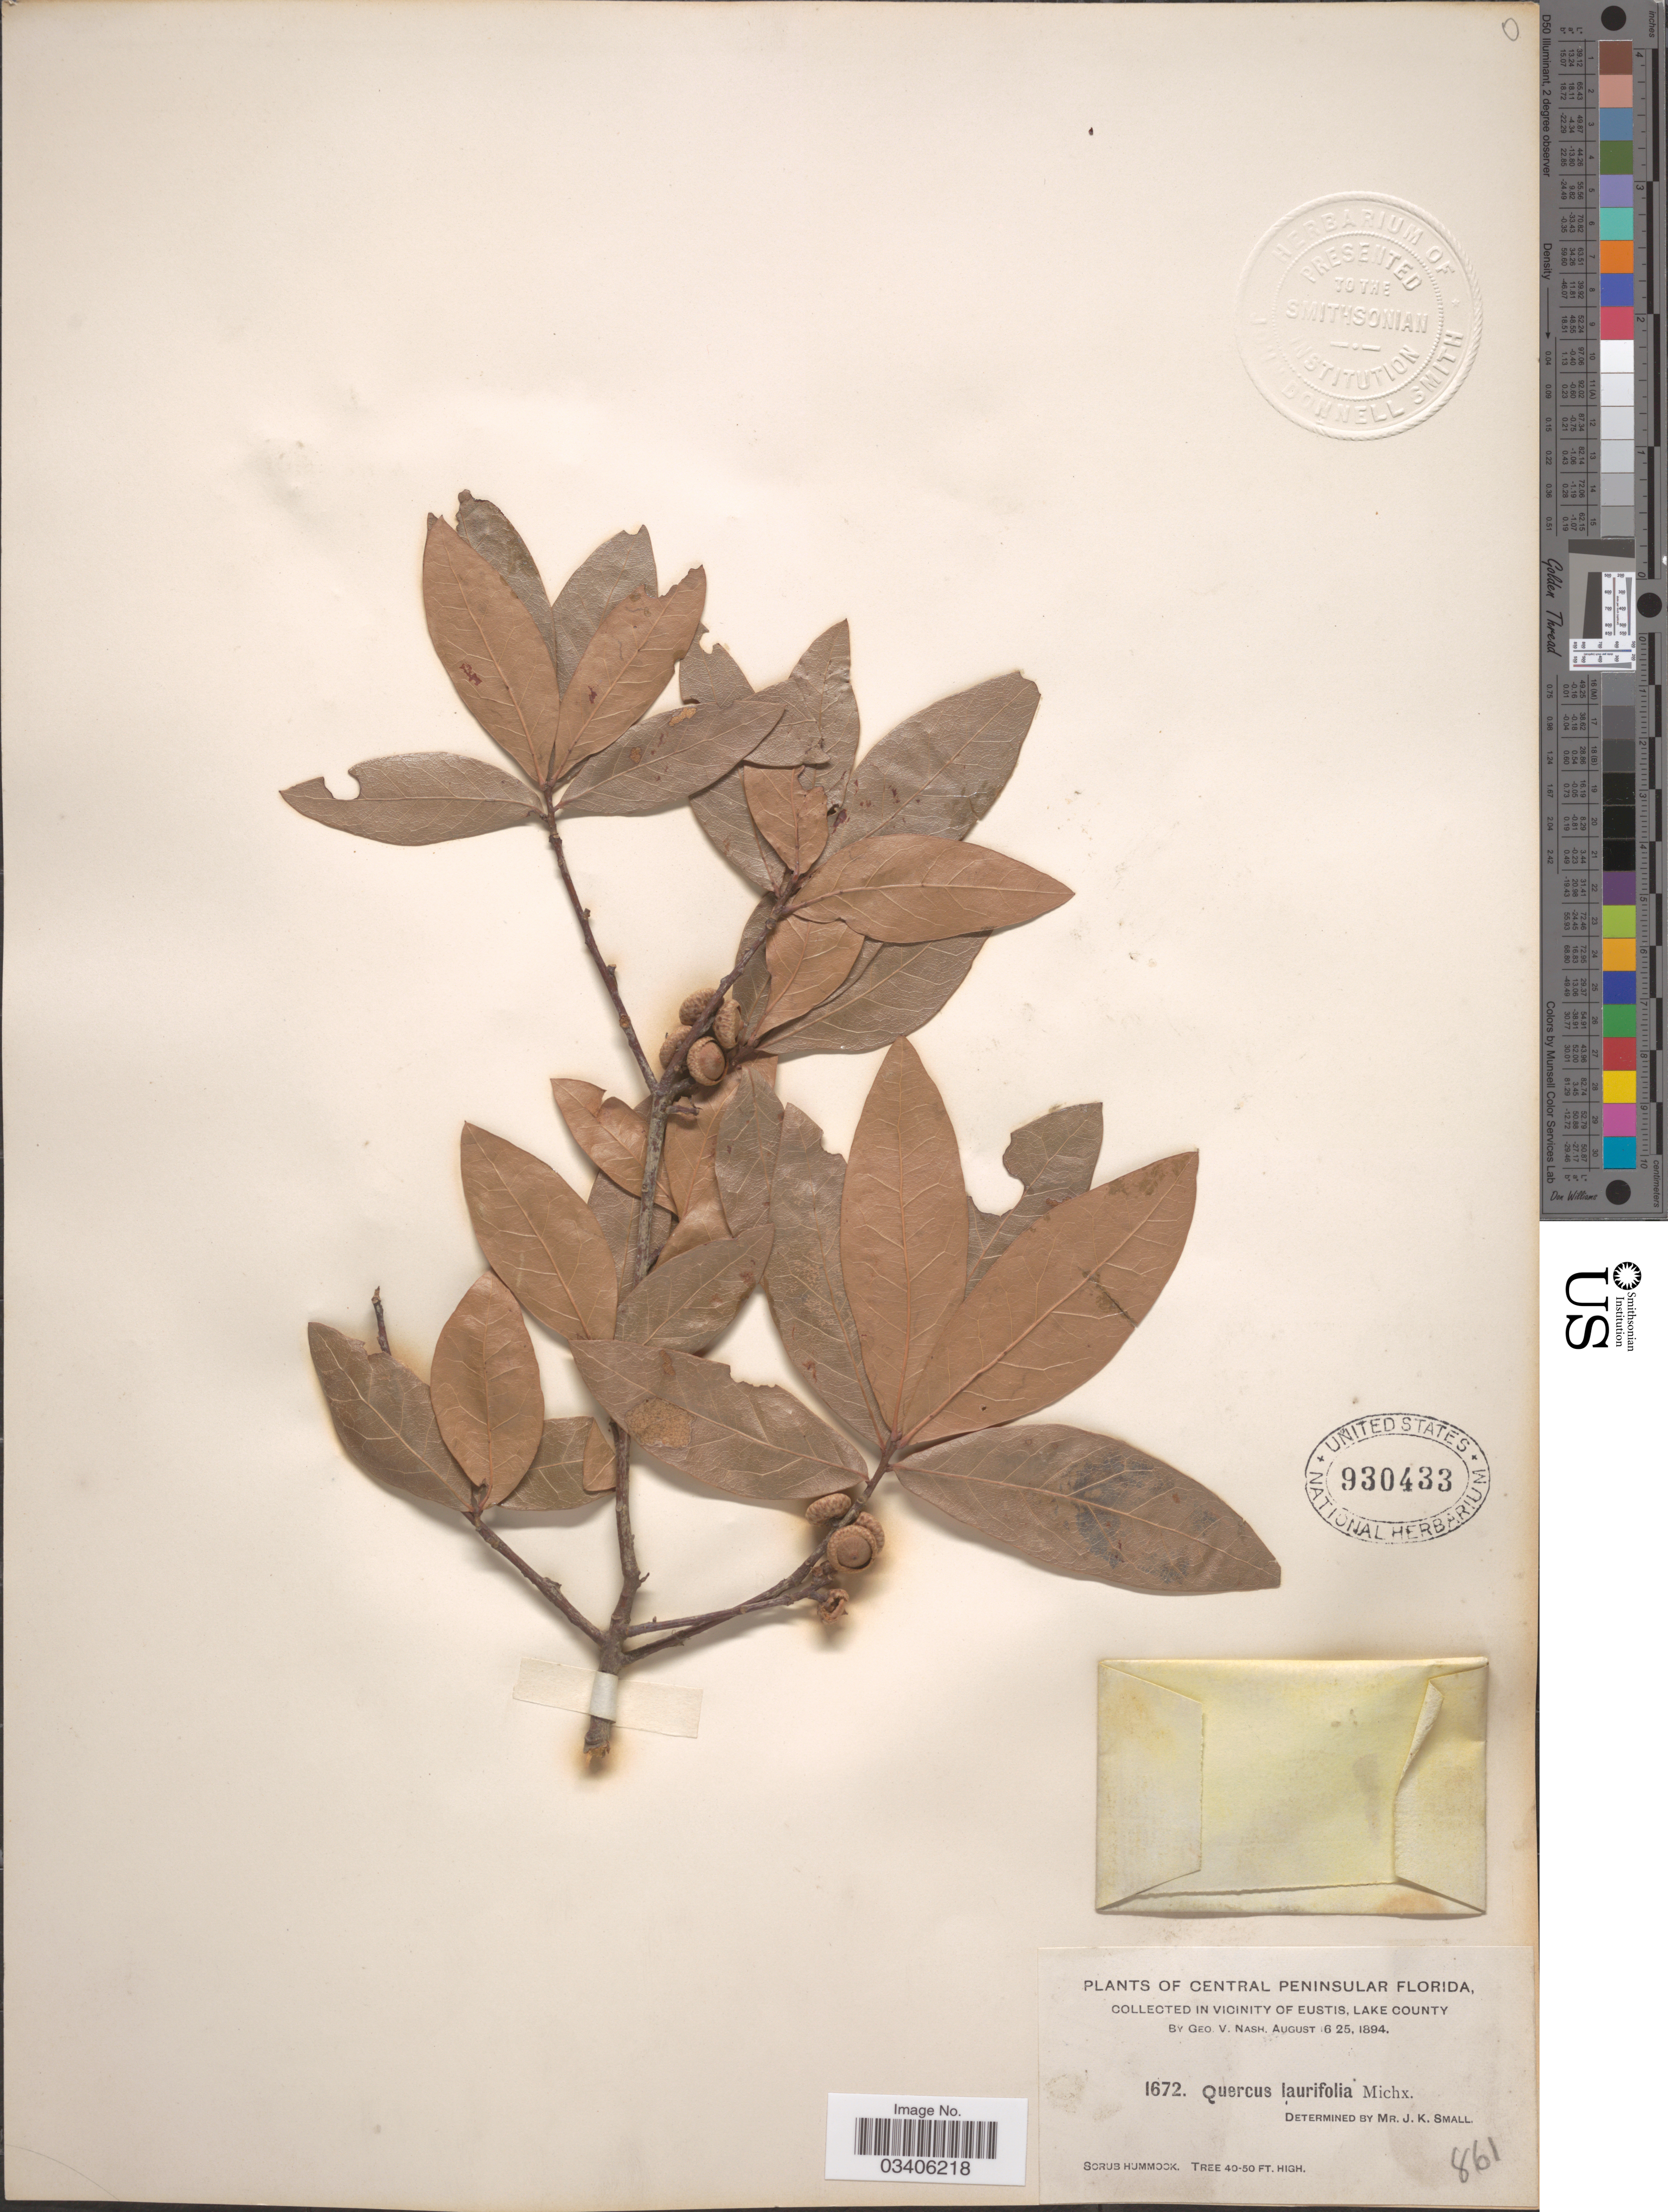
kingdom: Plantae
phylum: Tracheophyta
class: Magnoliopsida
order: Fagales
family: Fagaceae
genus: Quercus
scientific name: Quercus laurifolia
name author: Michx.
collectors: G. V. Nash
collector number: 1672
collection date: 1894-08-16/1894-08-25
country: United States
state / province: Florida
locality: Central Peninsular Florida. Vicinity of Eustis, Lake County.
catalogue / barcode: US 930433